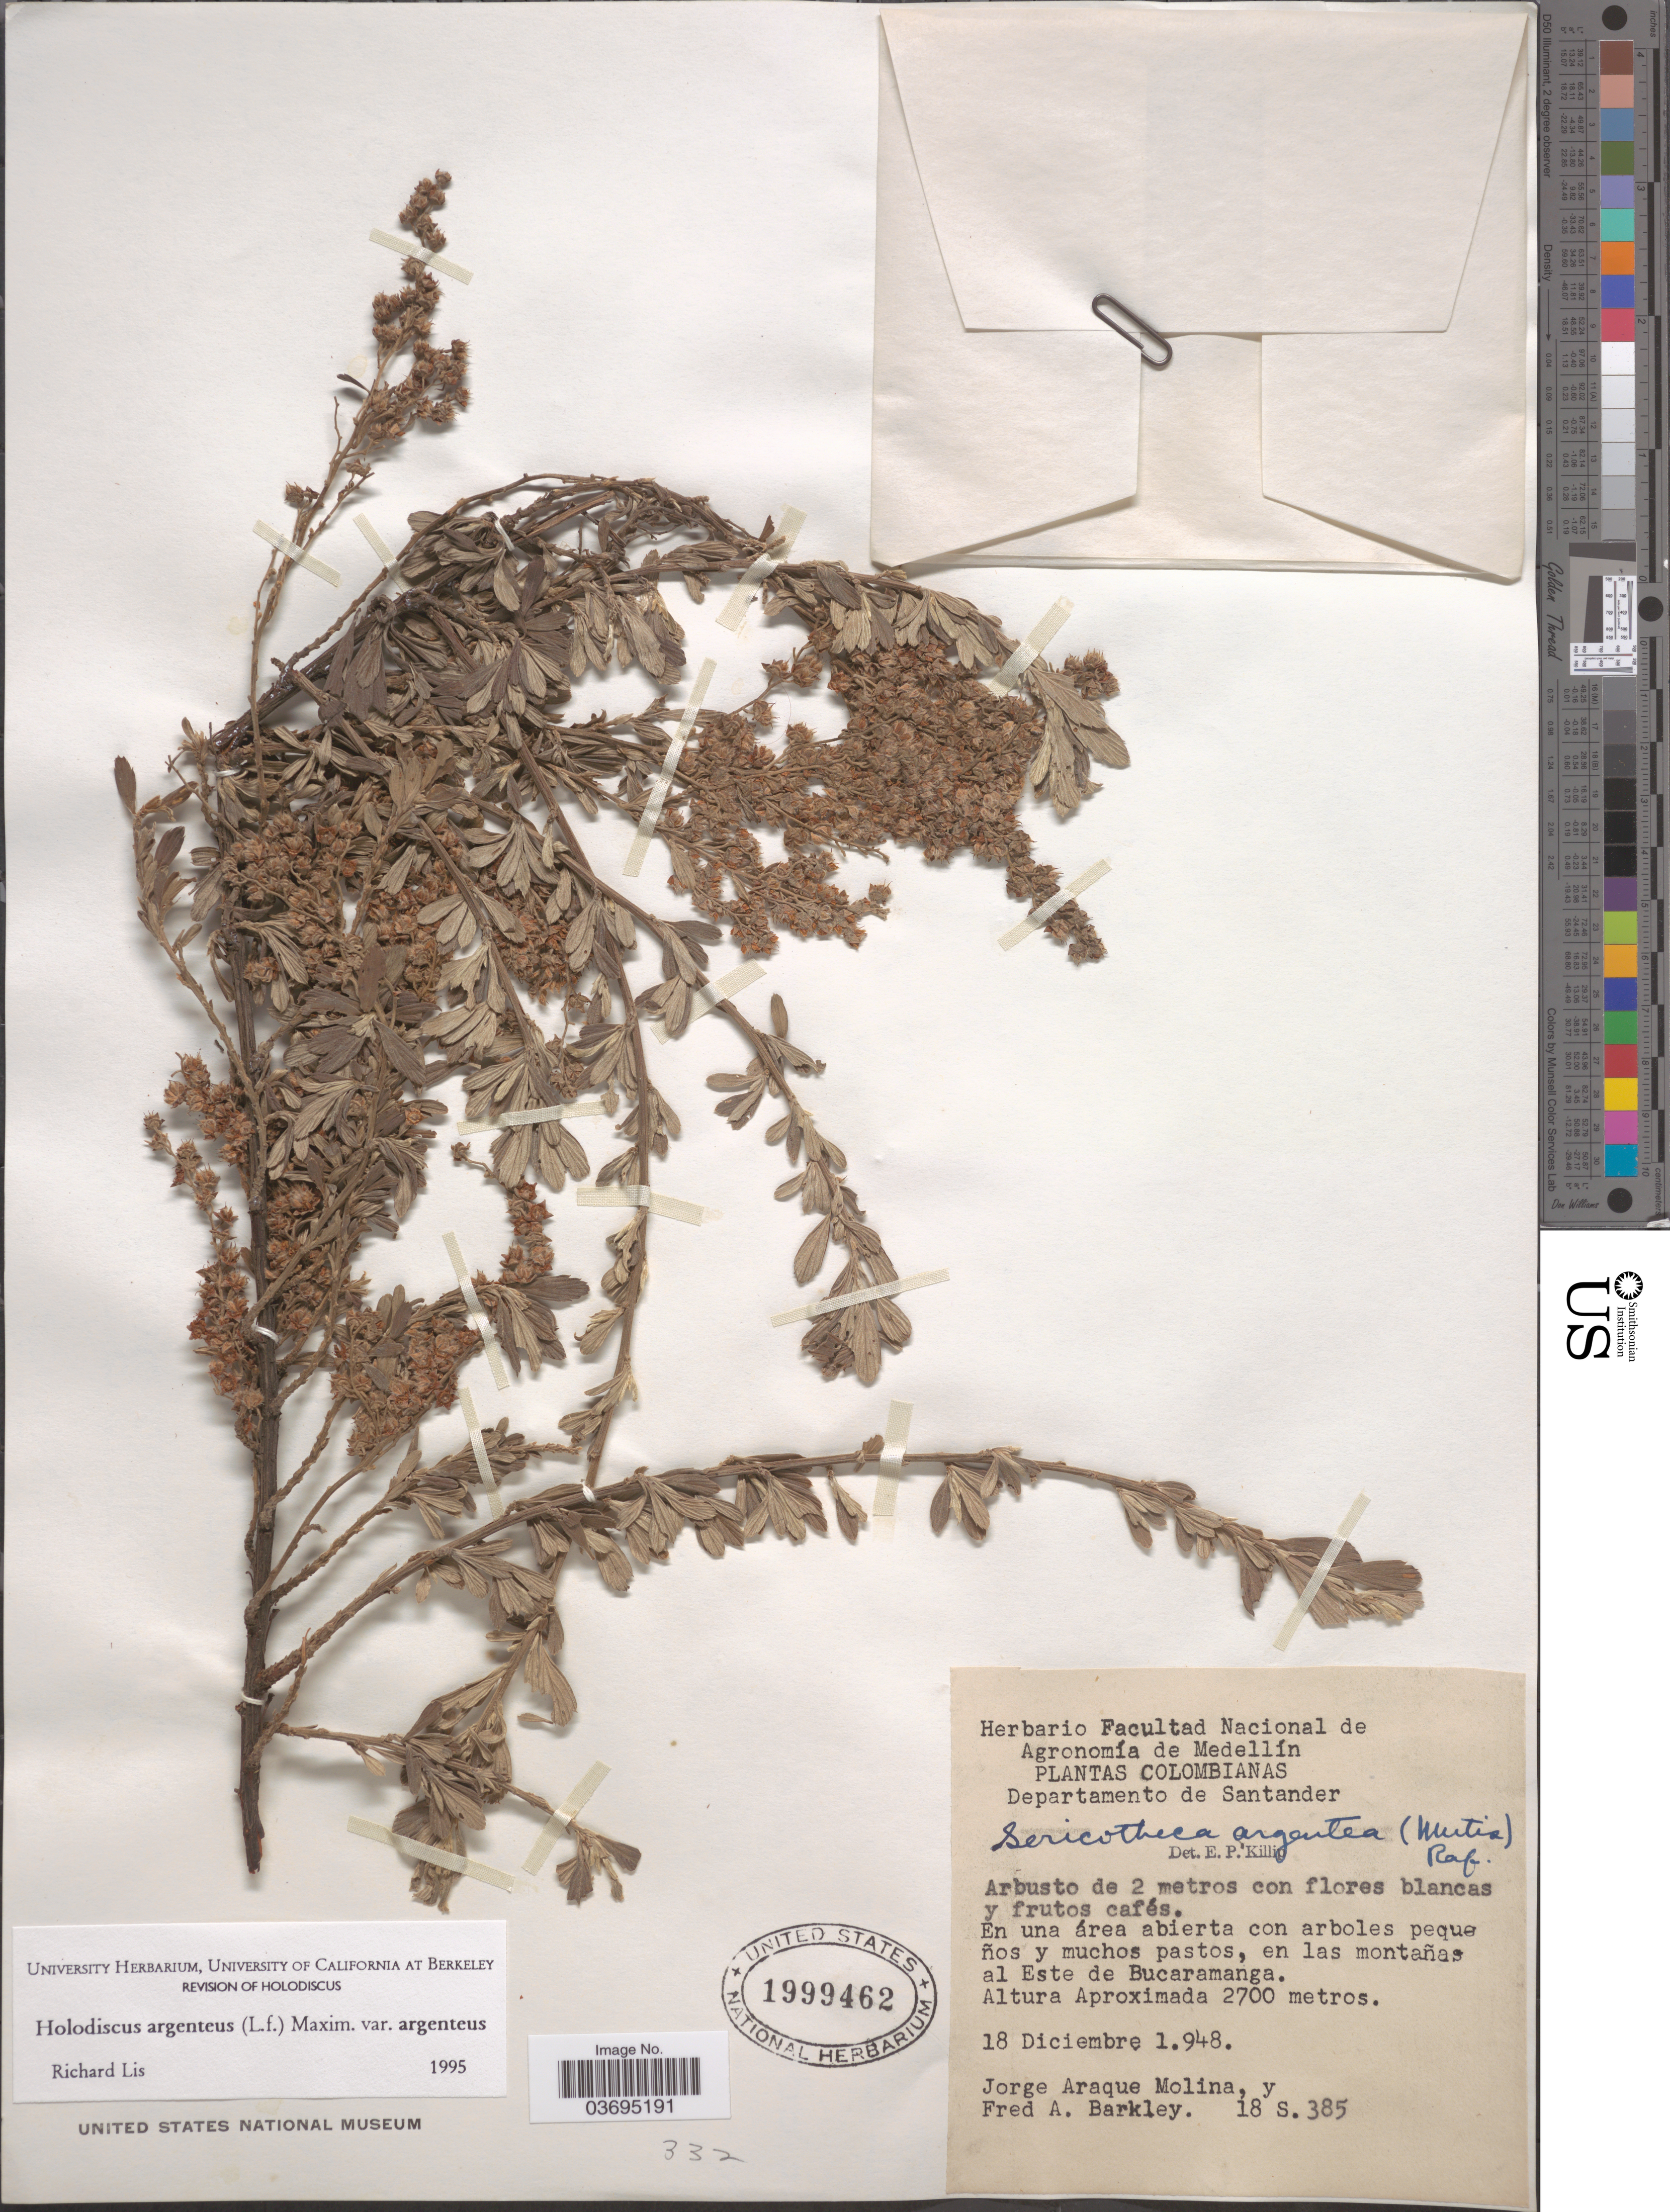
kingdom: Plantae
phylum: Tracheophyta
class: Magnoliopsida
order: Rosales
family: Rosaceae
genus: Holodiscus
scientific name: Holodiscus argenteus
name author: (L. f.) Maxim.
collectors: J. A. Molina & F. A. Barkley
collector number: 18 S. 385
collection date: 1948-12-18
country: Colombia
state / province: Santander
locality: Departamento de Santander. En las montañas el Este de Bucaramanga.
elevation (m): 2700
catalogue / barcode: US 1999462